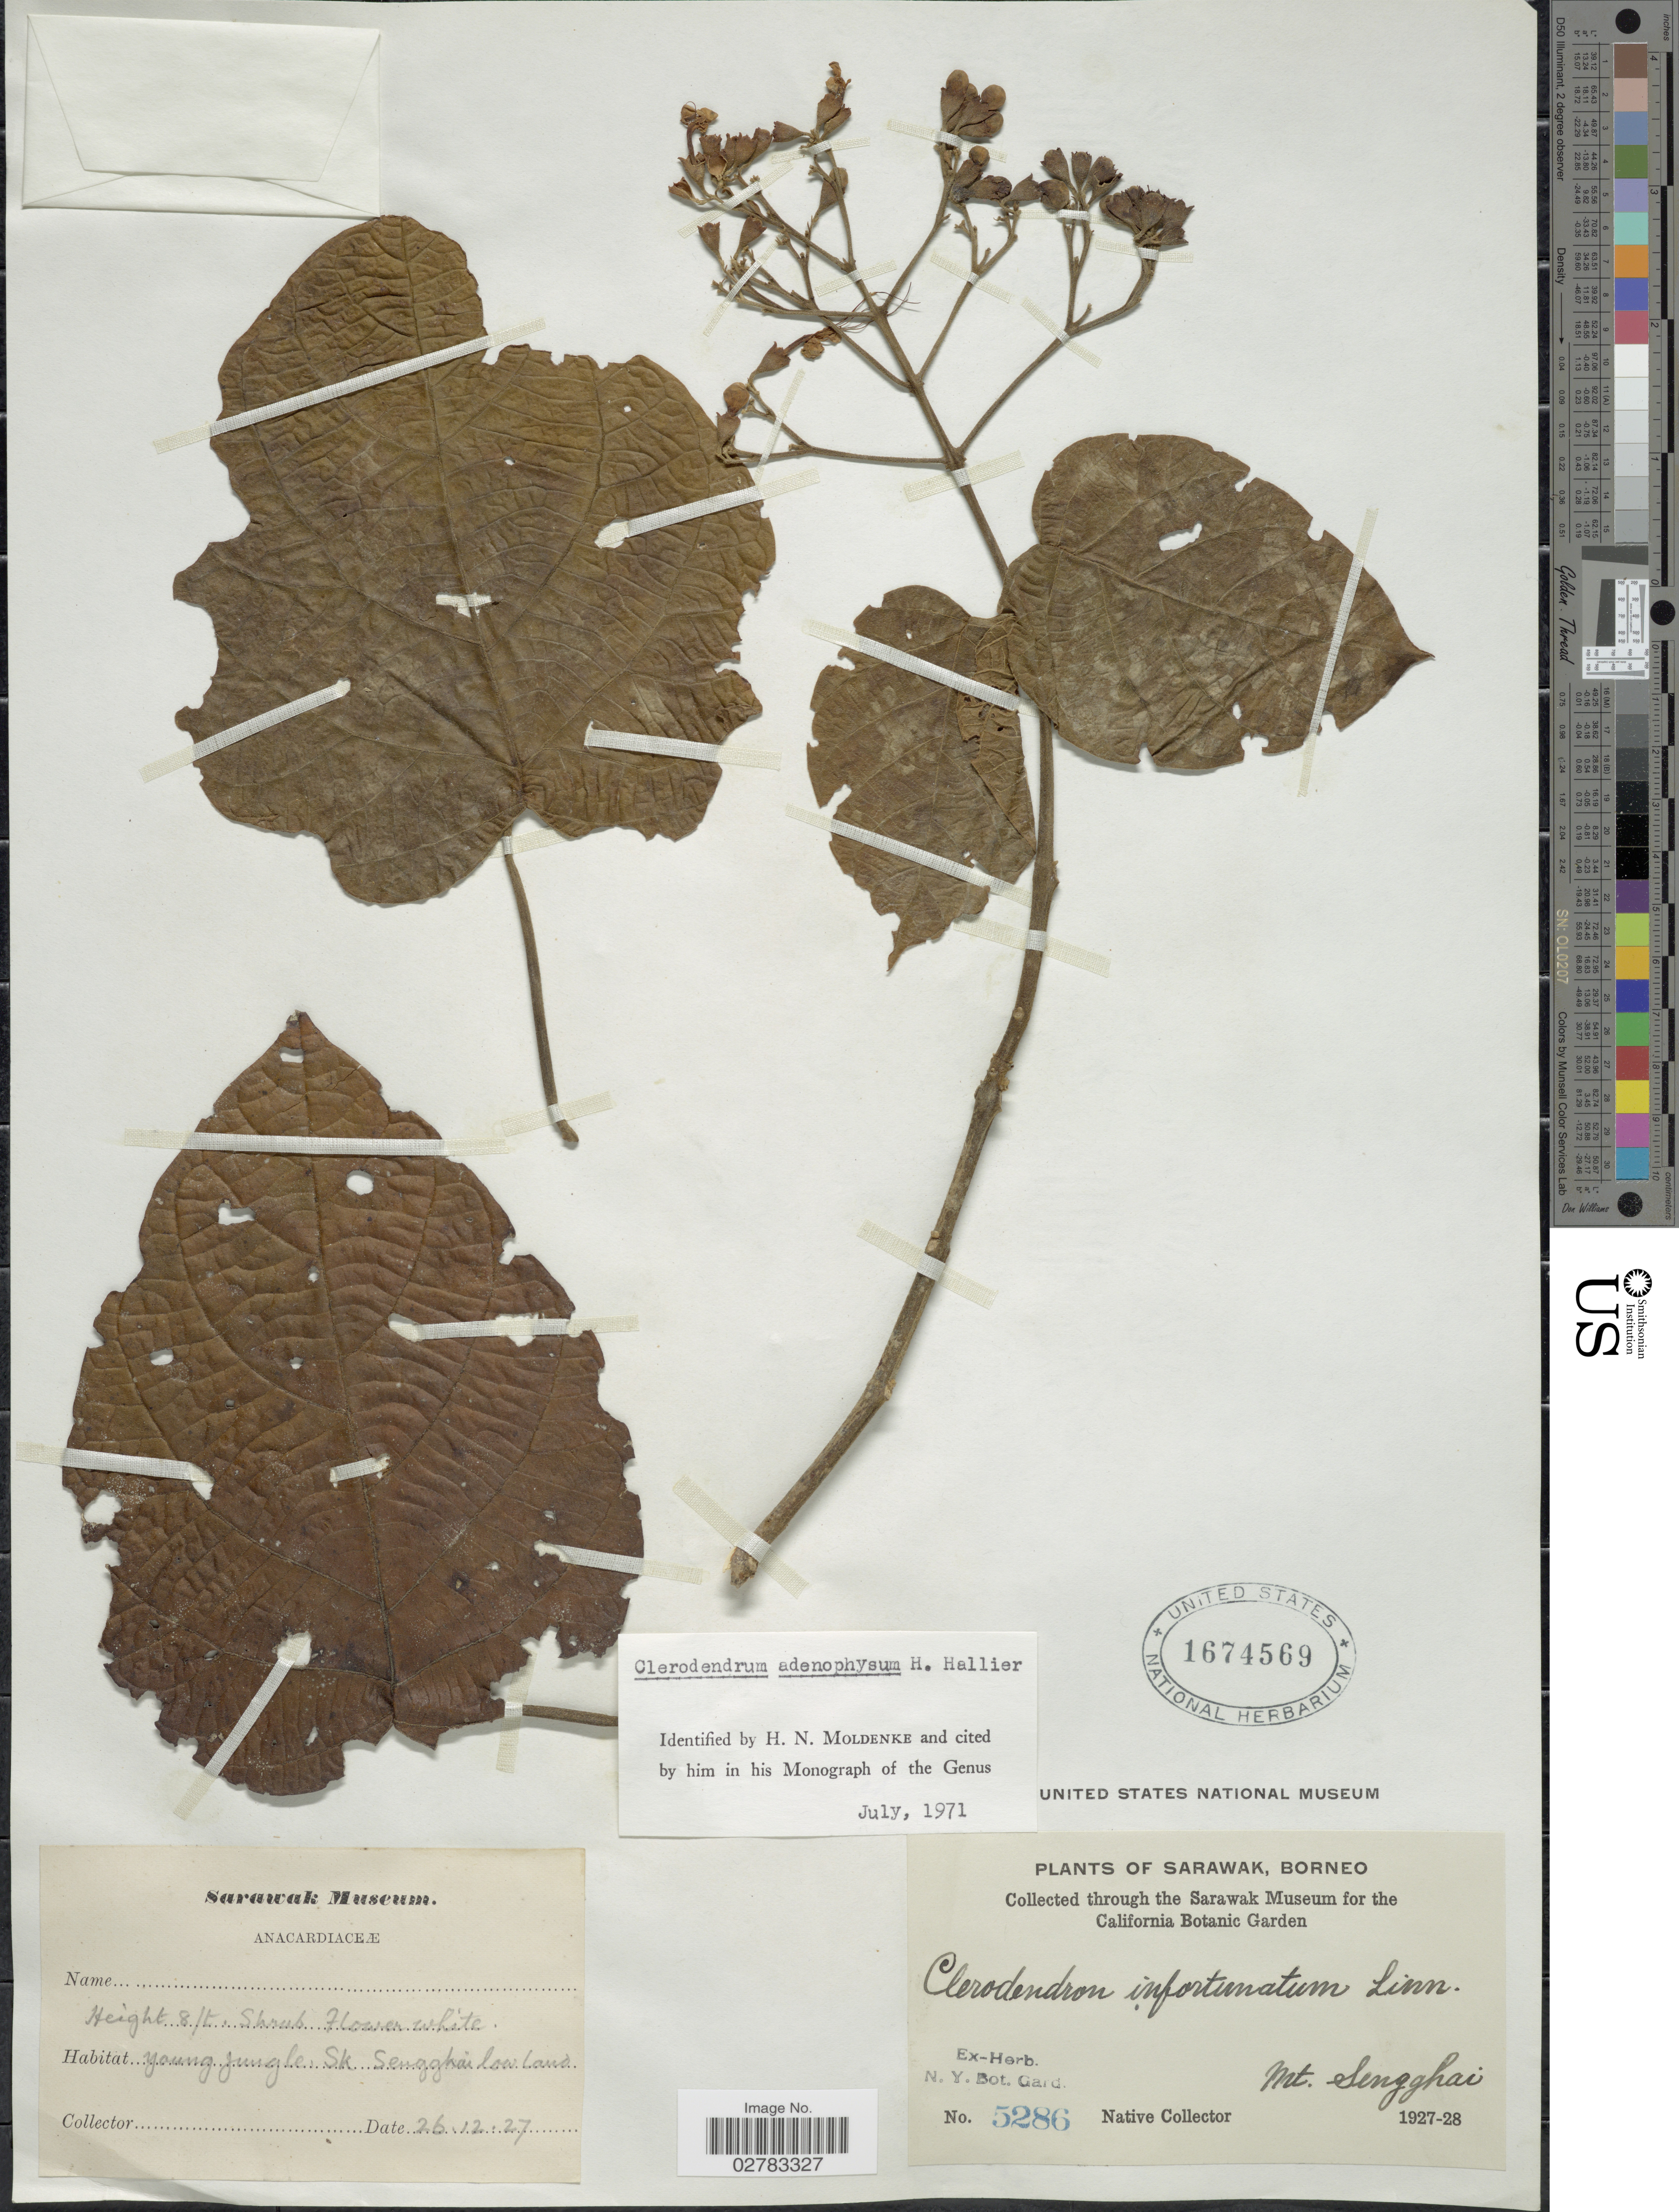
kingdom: Plantae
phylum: Tracheophyta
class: Magnoliopsida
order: Lamiales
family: Lamiaceae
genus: Clerodendrum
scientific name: Clerodendrum adenophysum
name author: Hall.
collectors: Native collector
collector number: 5286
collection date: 1927-12-26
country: Malaysia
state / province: Sarawak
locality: Borneo, Mt. Sengghai, Sk Sengghai low land.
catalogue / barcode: US 1674569